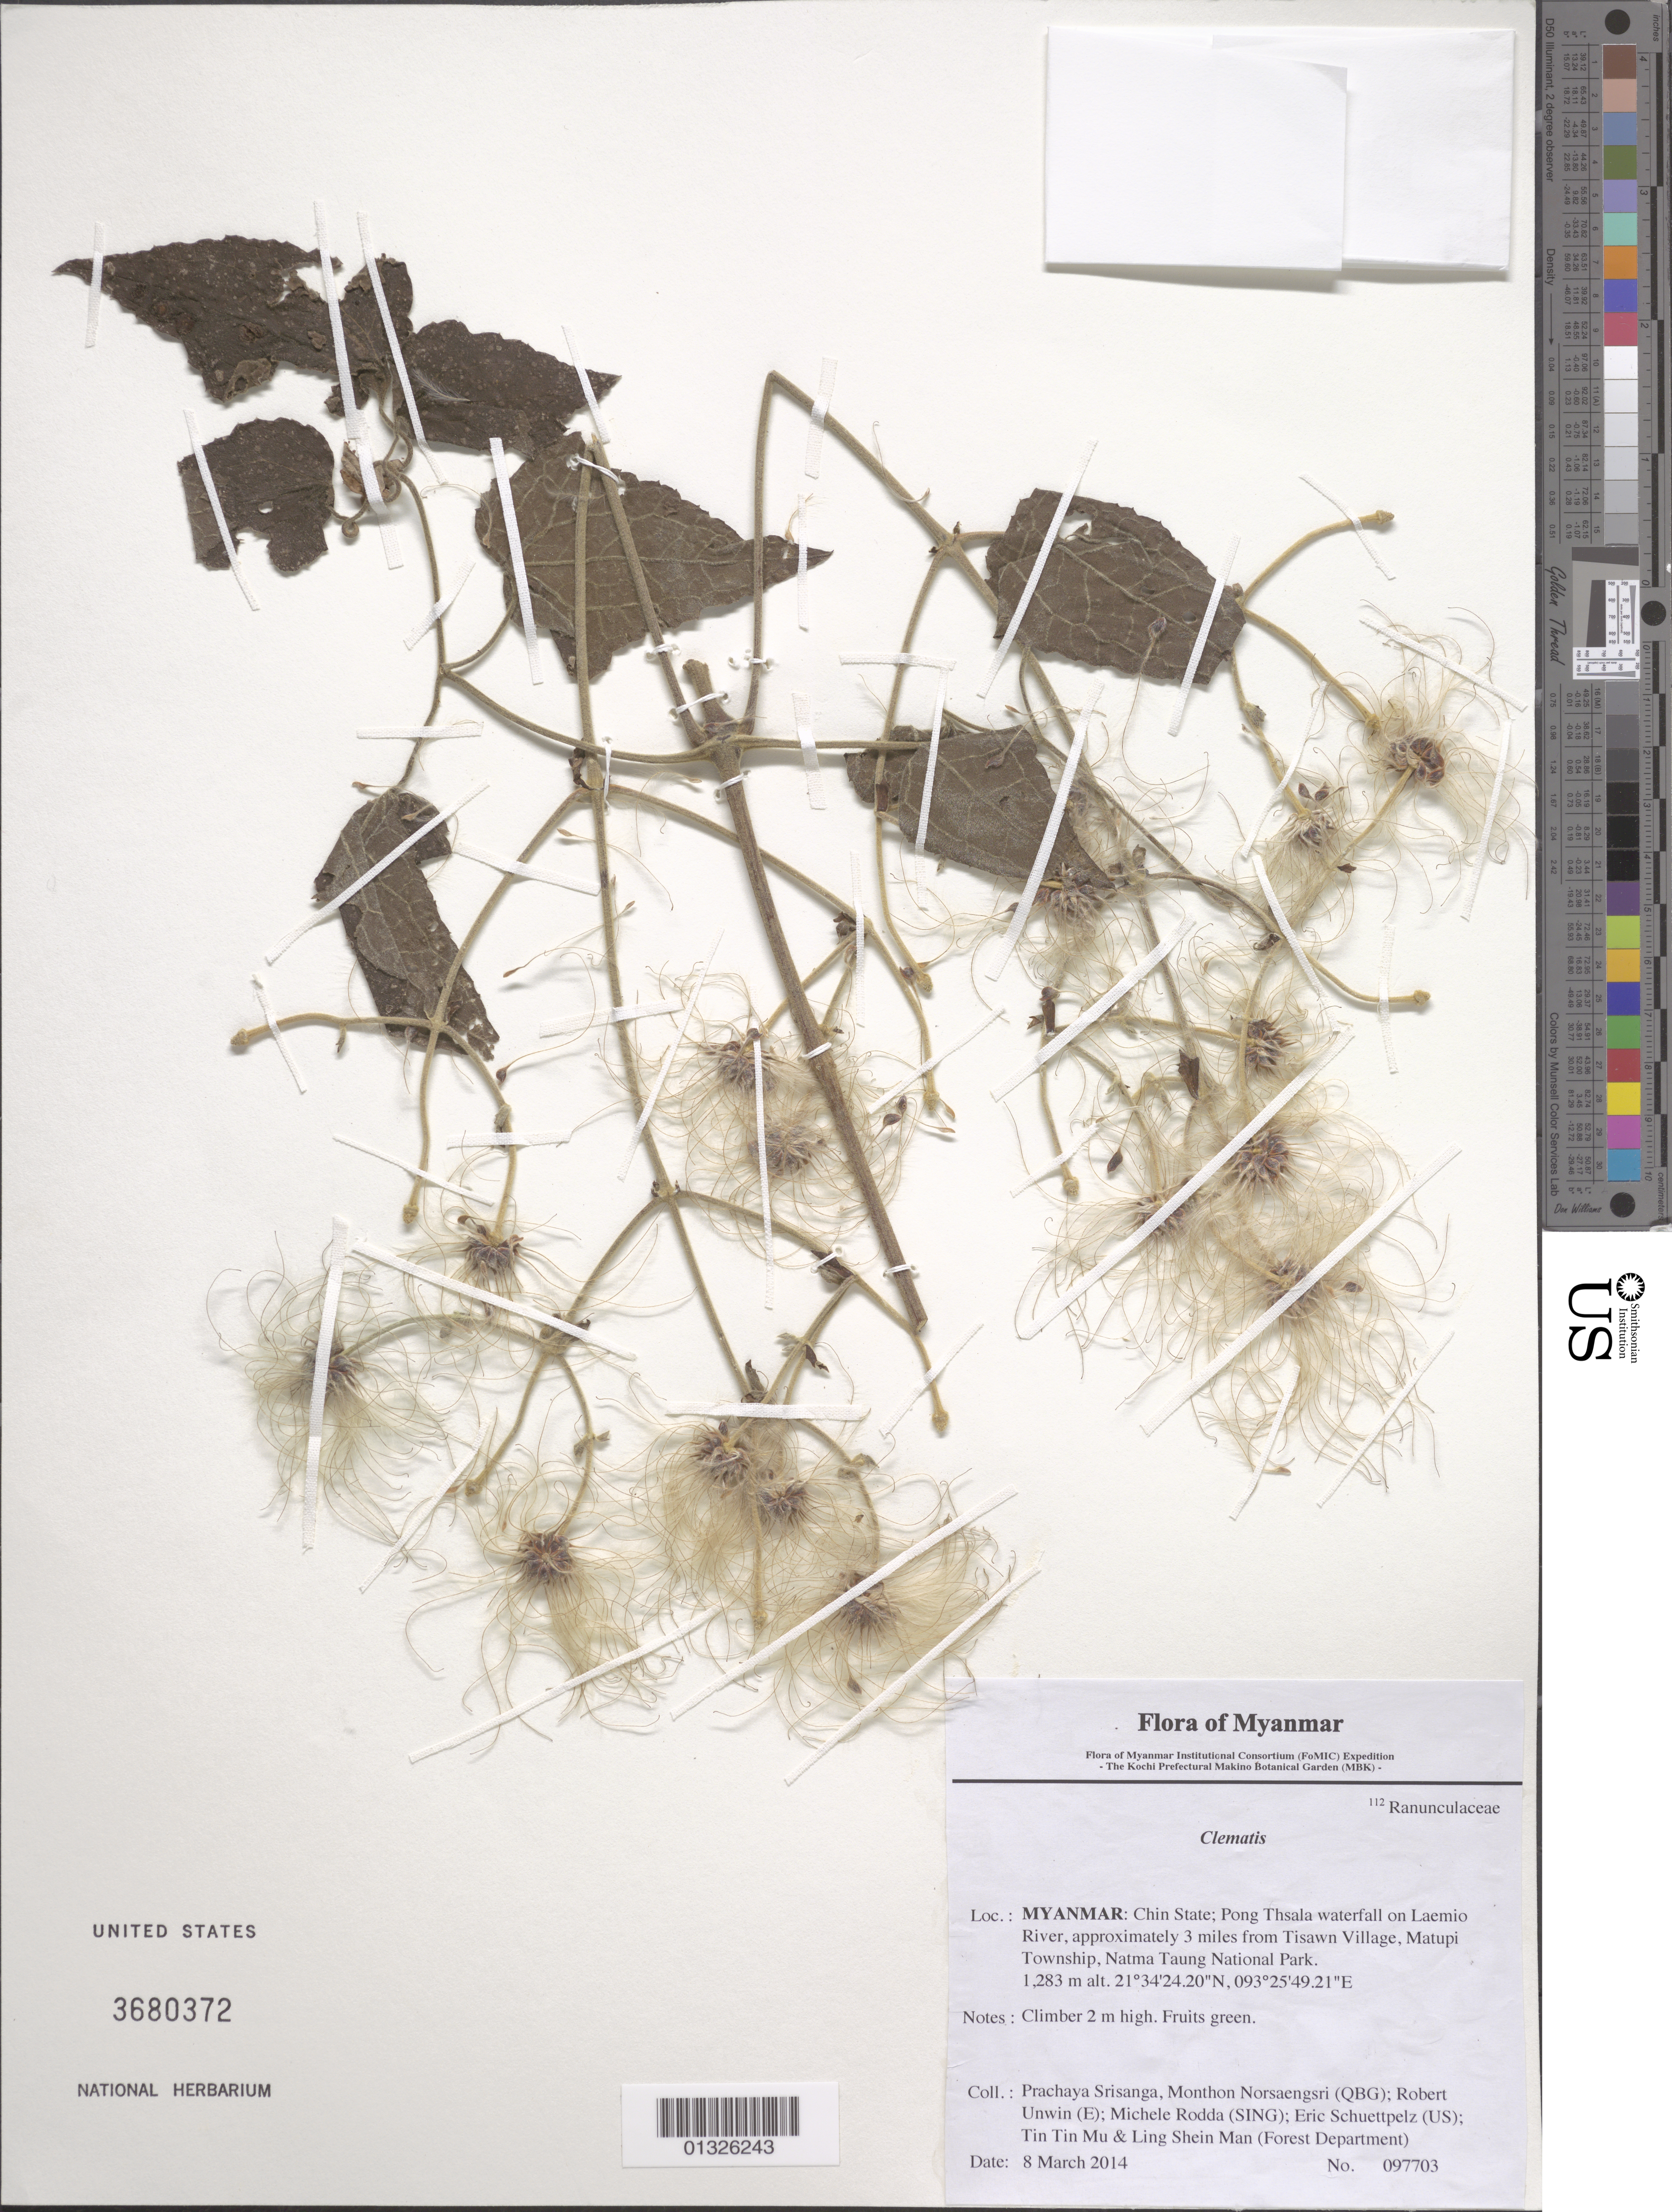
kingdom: Plantae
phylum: Tracheophyta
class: Magnoliopsida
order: Ranunculales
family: Ranunculaceae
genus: Clematis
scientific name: Clematis sp.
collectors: P. Srisanga, M. Norsaengsri, R. Unwin, M. Rodda, E. Schuettpelz, Tin Tin Mu & Ling Shein Man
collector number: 97703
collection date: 2014-03-08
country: Myanmar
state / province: Chin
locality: Pong Thsala waterfall on Laemio River, approximately 3 miles from Tisawn Village, Matupi Township, Natma Taung National Park.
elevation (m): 1283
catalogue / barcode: US 3680372